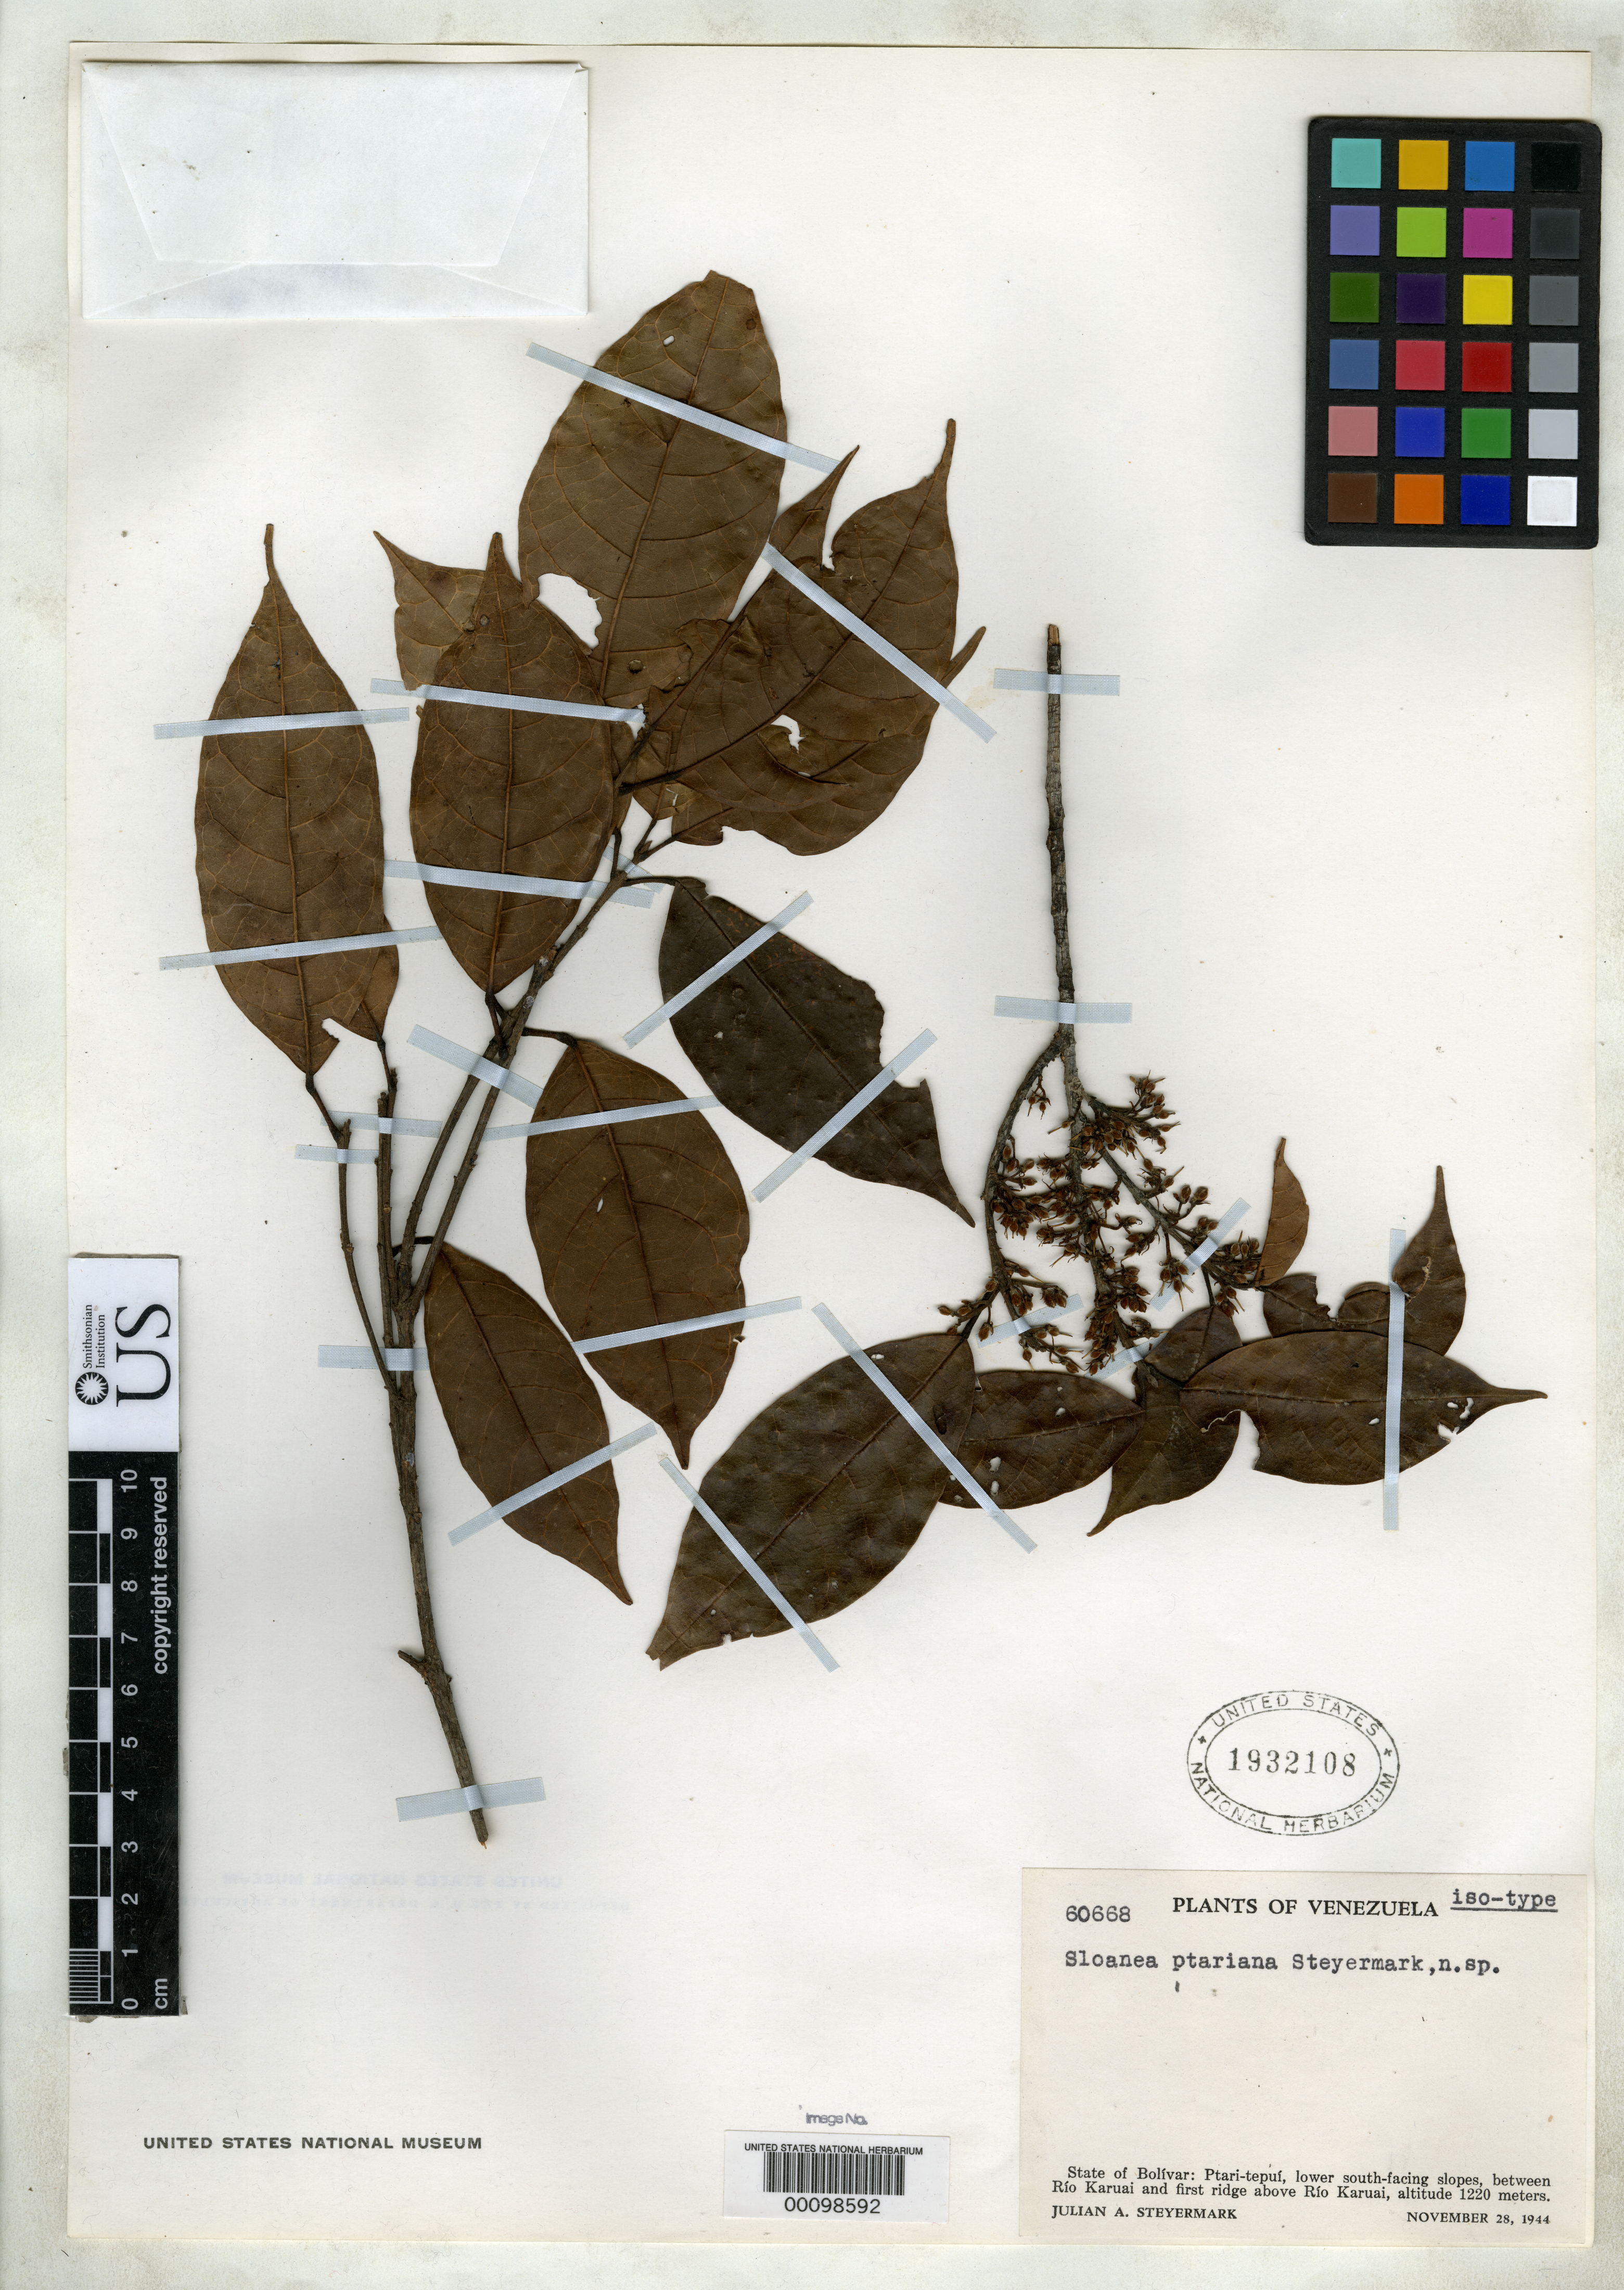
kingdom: Plantae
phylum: Tracheophyta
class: Magnoliopsida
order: Oxalidales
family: Elaeocarpaceae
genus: Sloanea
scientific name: Sloanea ptariana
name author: Steyerm.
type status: Isotype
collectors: J. Steyermark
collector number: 60668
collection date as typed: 28 Nov 1944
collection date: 1944-11-28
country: Venezuela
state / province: Bolivar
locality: Ptari-tepui.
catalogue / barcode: US 1932108